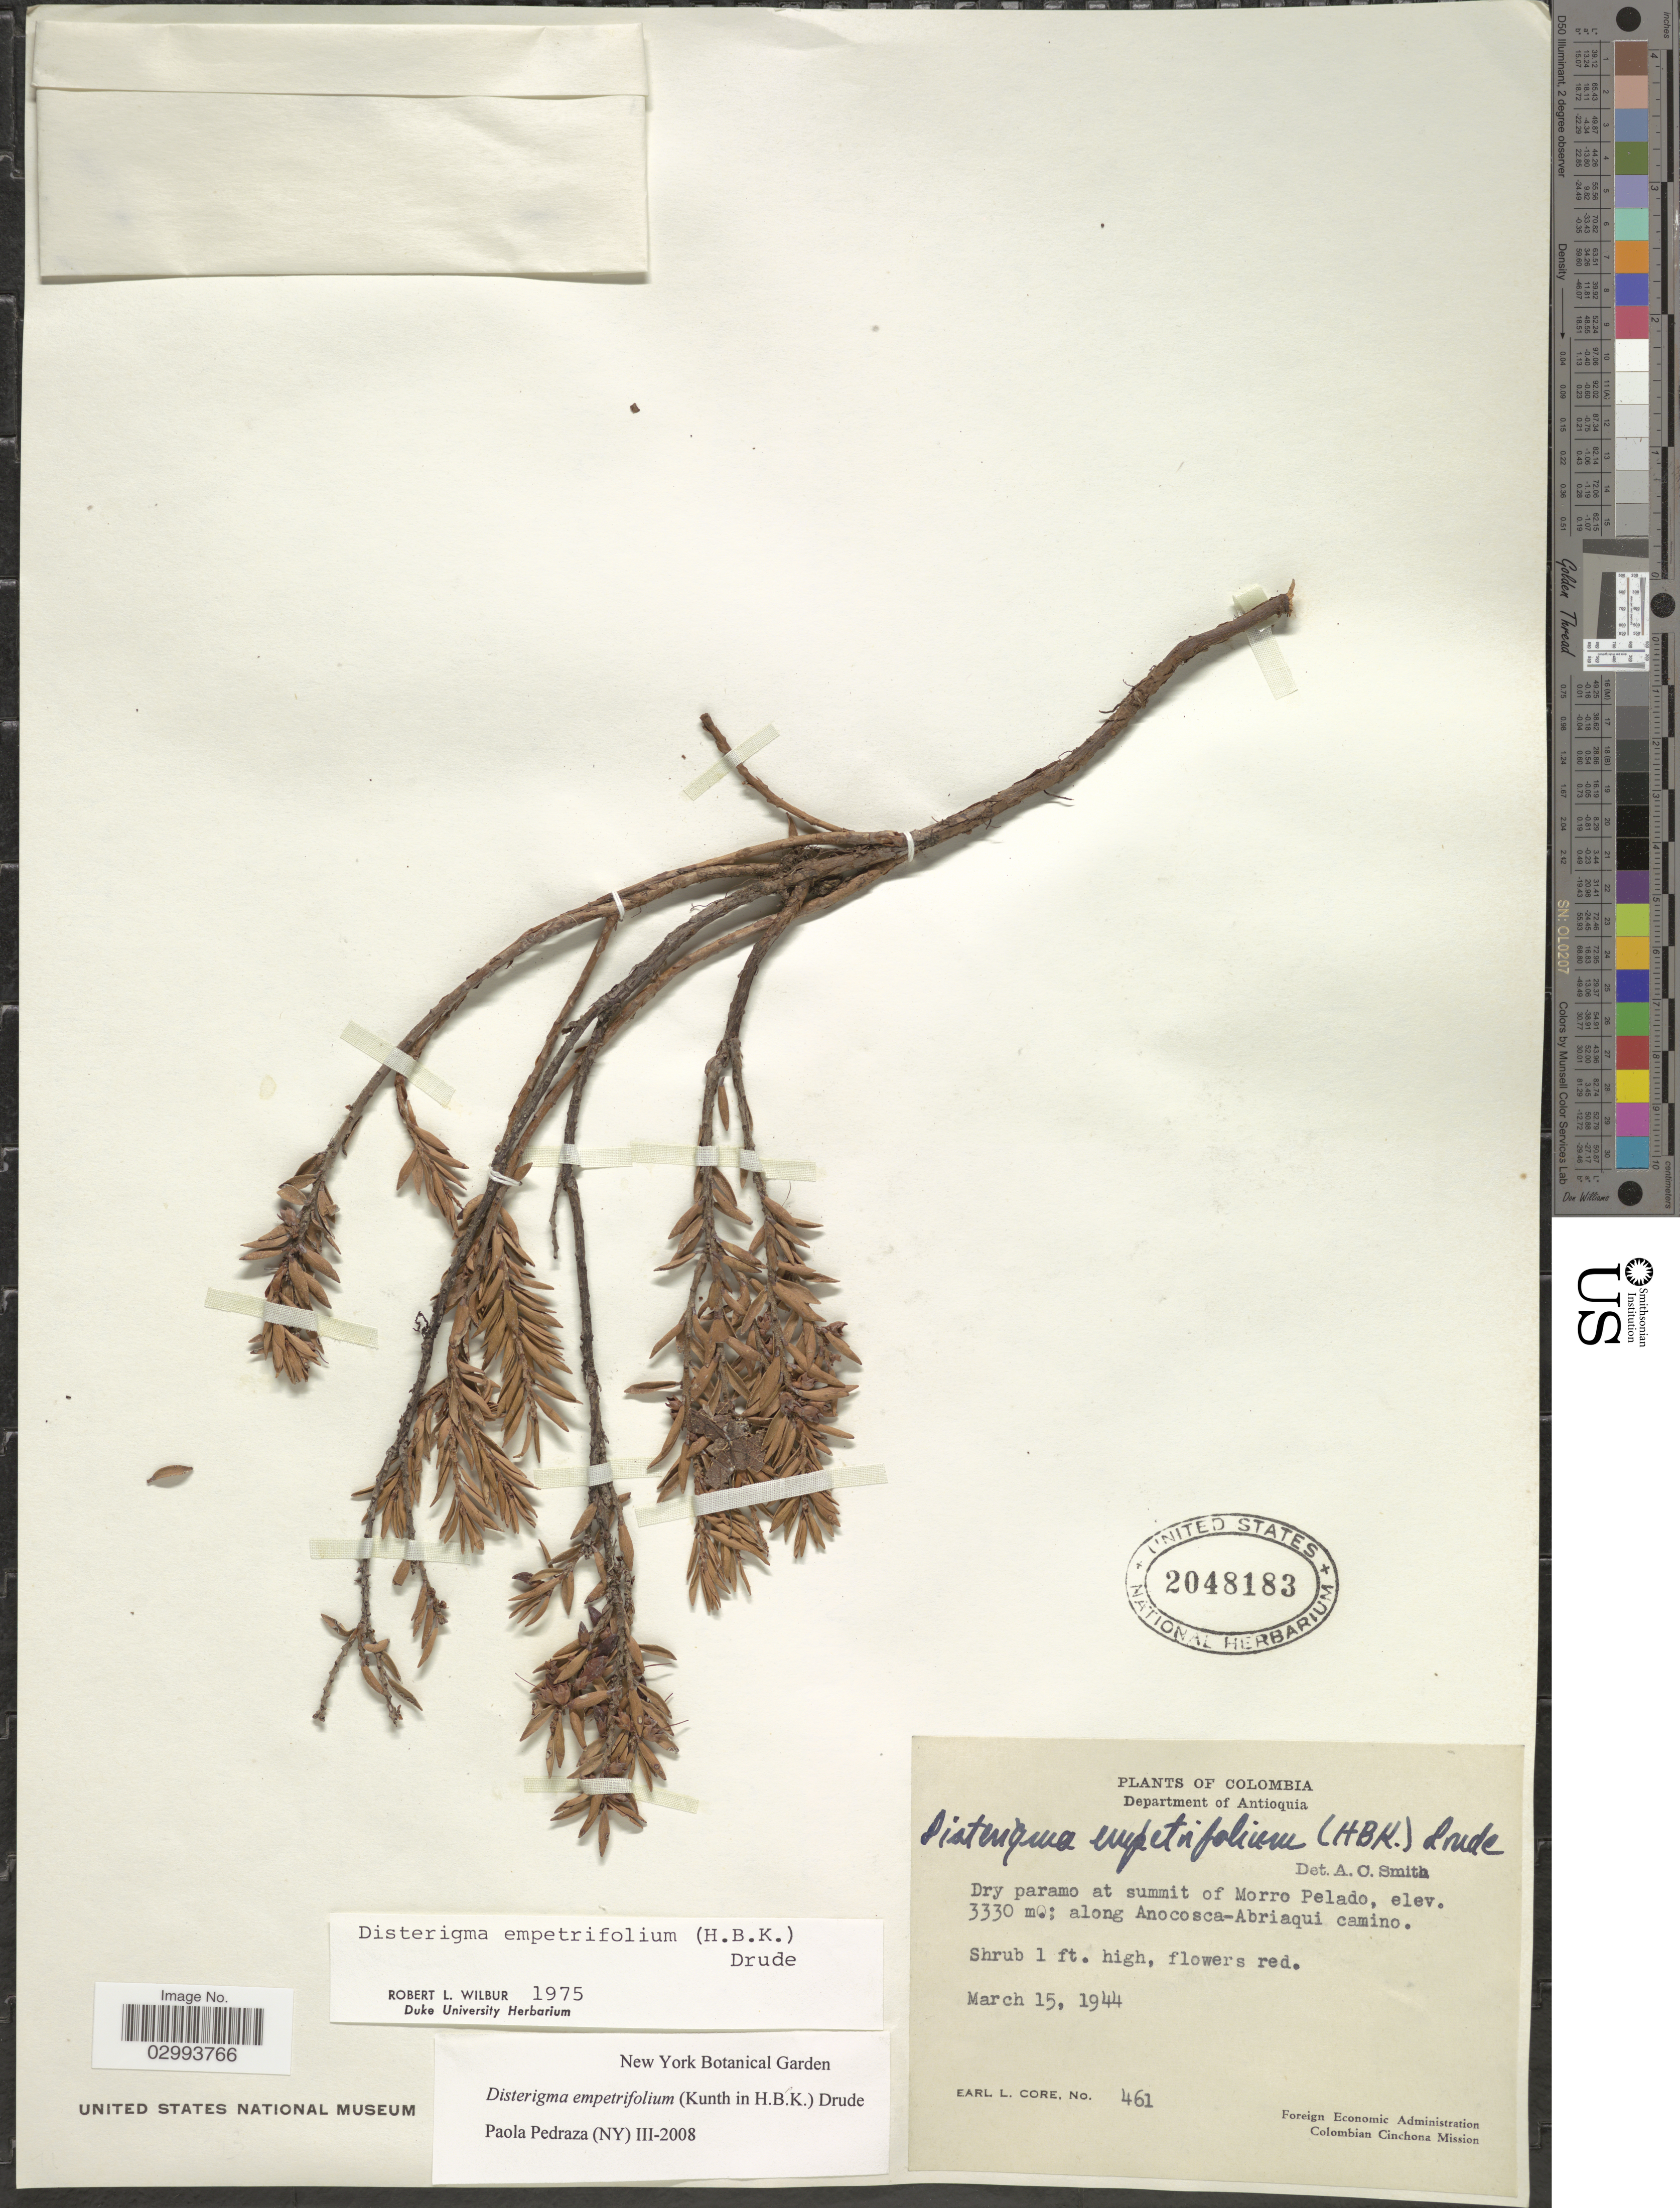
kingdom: Plantae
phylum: Tracheophyta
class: Magnoliopsida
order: Ericales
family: Ericaceae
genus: Disterigma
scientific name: Disterigma empetrifolium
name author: (Kunth) Drude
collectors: E. L. Core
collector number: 461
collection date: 1944-03-15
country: Colombia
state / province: Antioquia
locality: Department of Antioquia, Dry paramo at summit of Morro Pelado, along Anocosca-Abriaqui camino.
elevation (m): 3330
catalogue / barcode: US 2048183